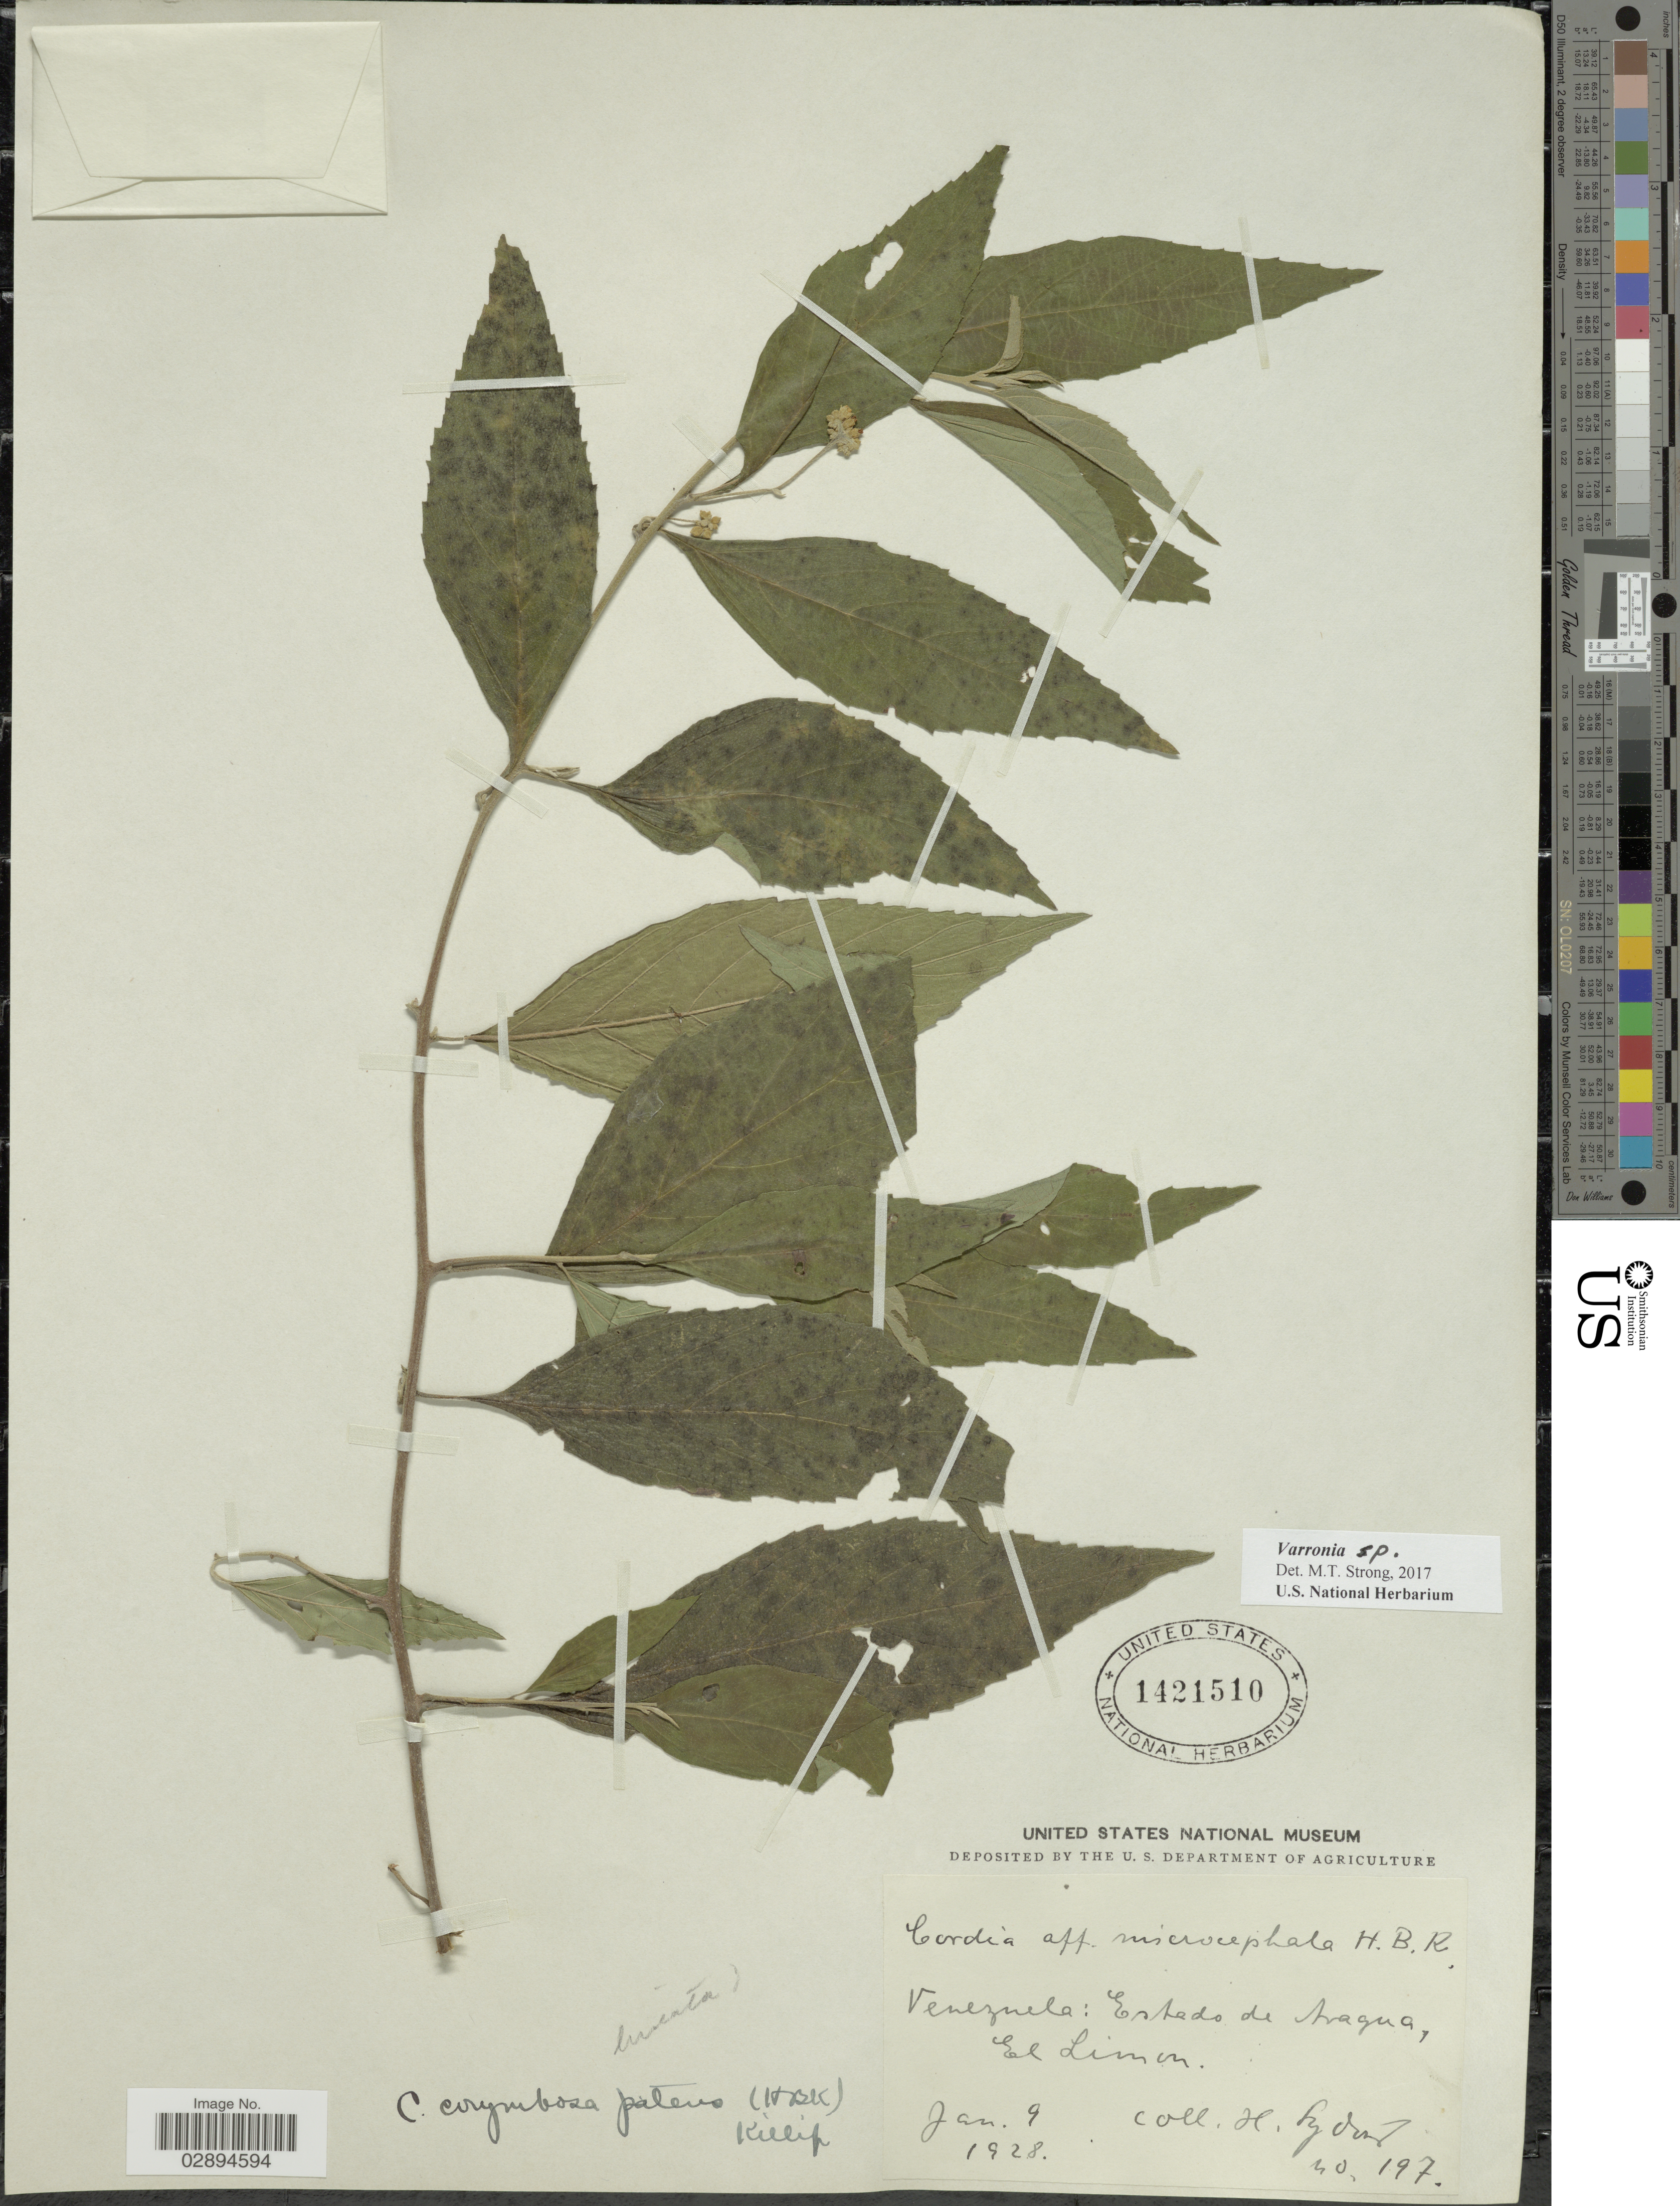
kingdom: Plantae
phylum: Tracheophyta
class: Magnoliopsida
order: Boraginales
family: Cordiaceae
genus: Varronia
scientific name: Varronia sp.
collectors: H. Lydon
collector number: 197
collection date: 1928-01-09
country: Venezuela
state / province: Aragua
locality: Estado de Aragua. El Limon.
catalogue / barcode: US 1421510